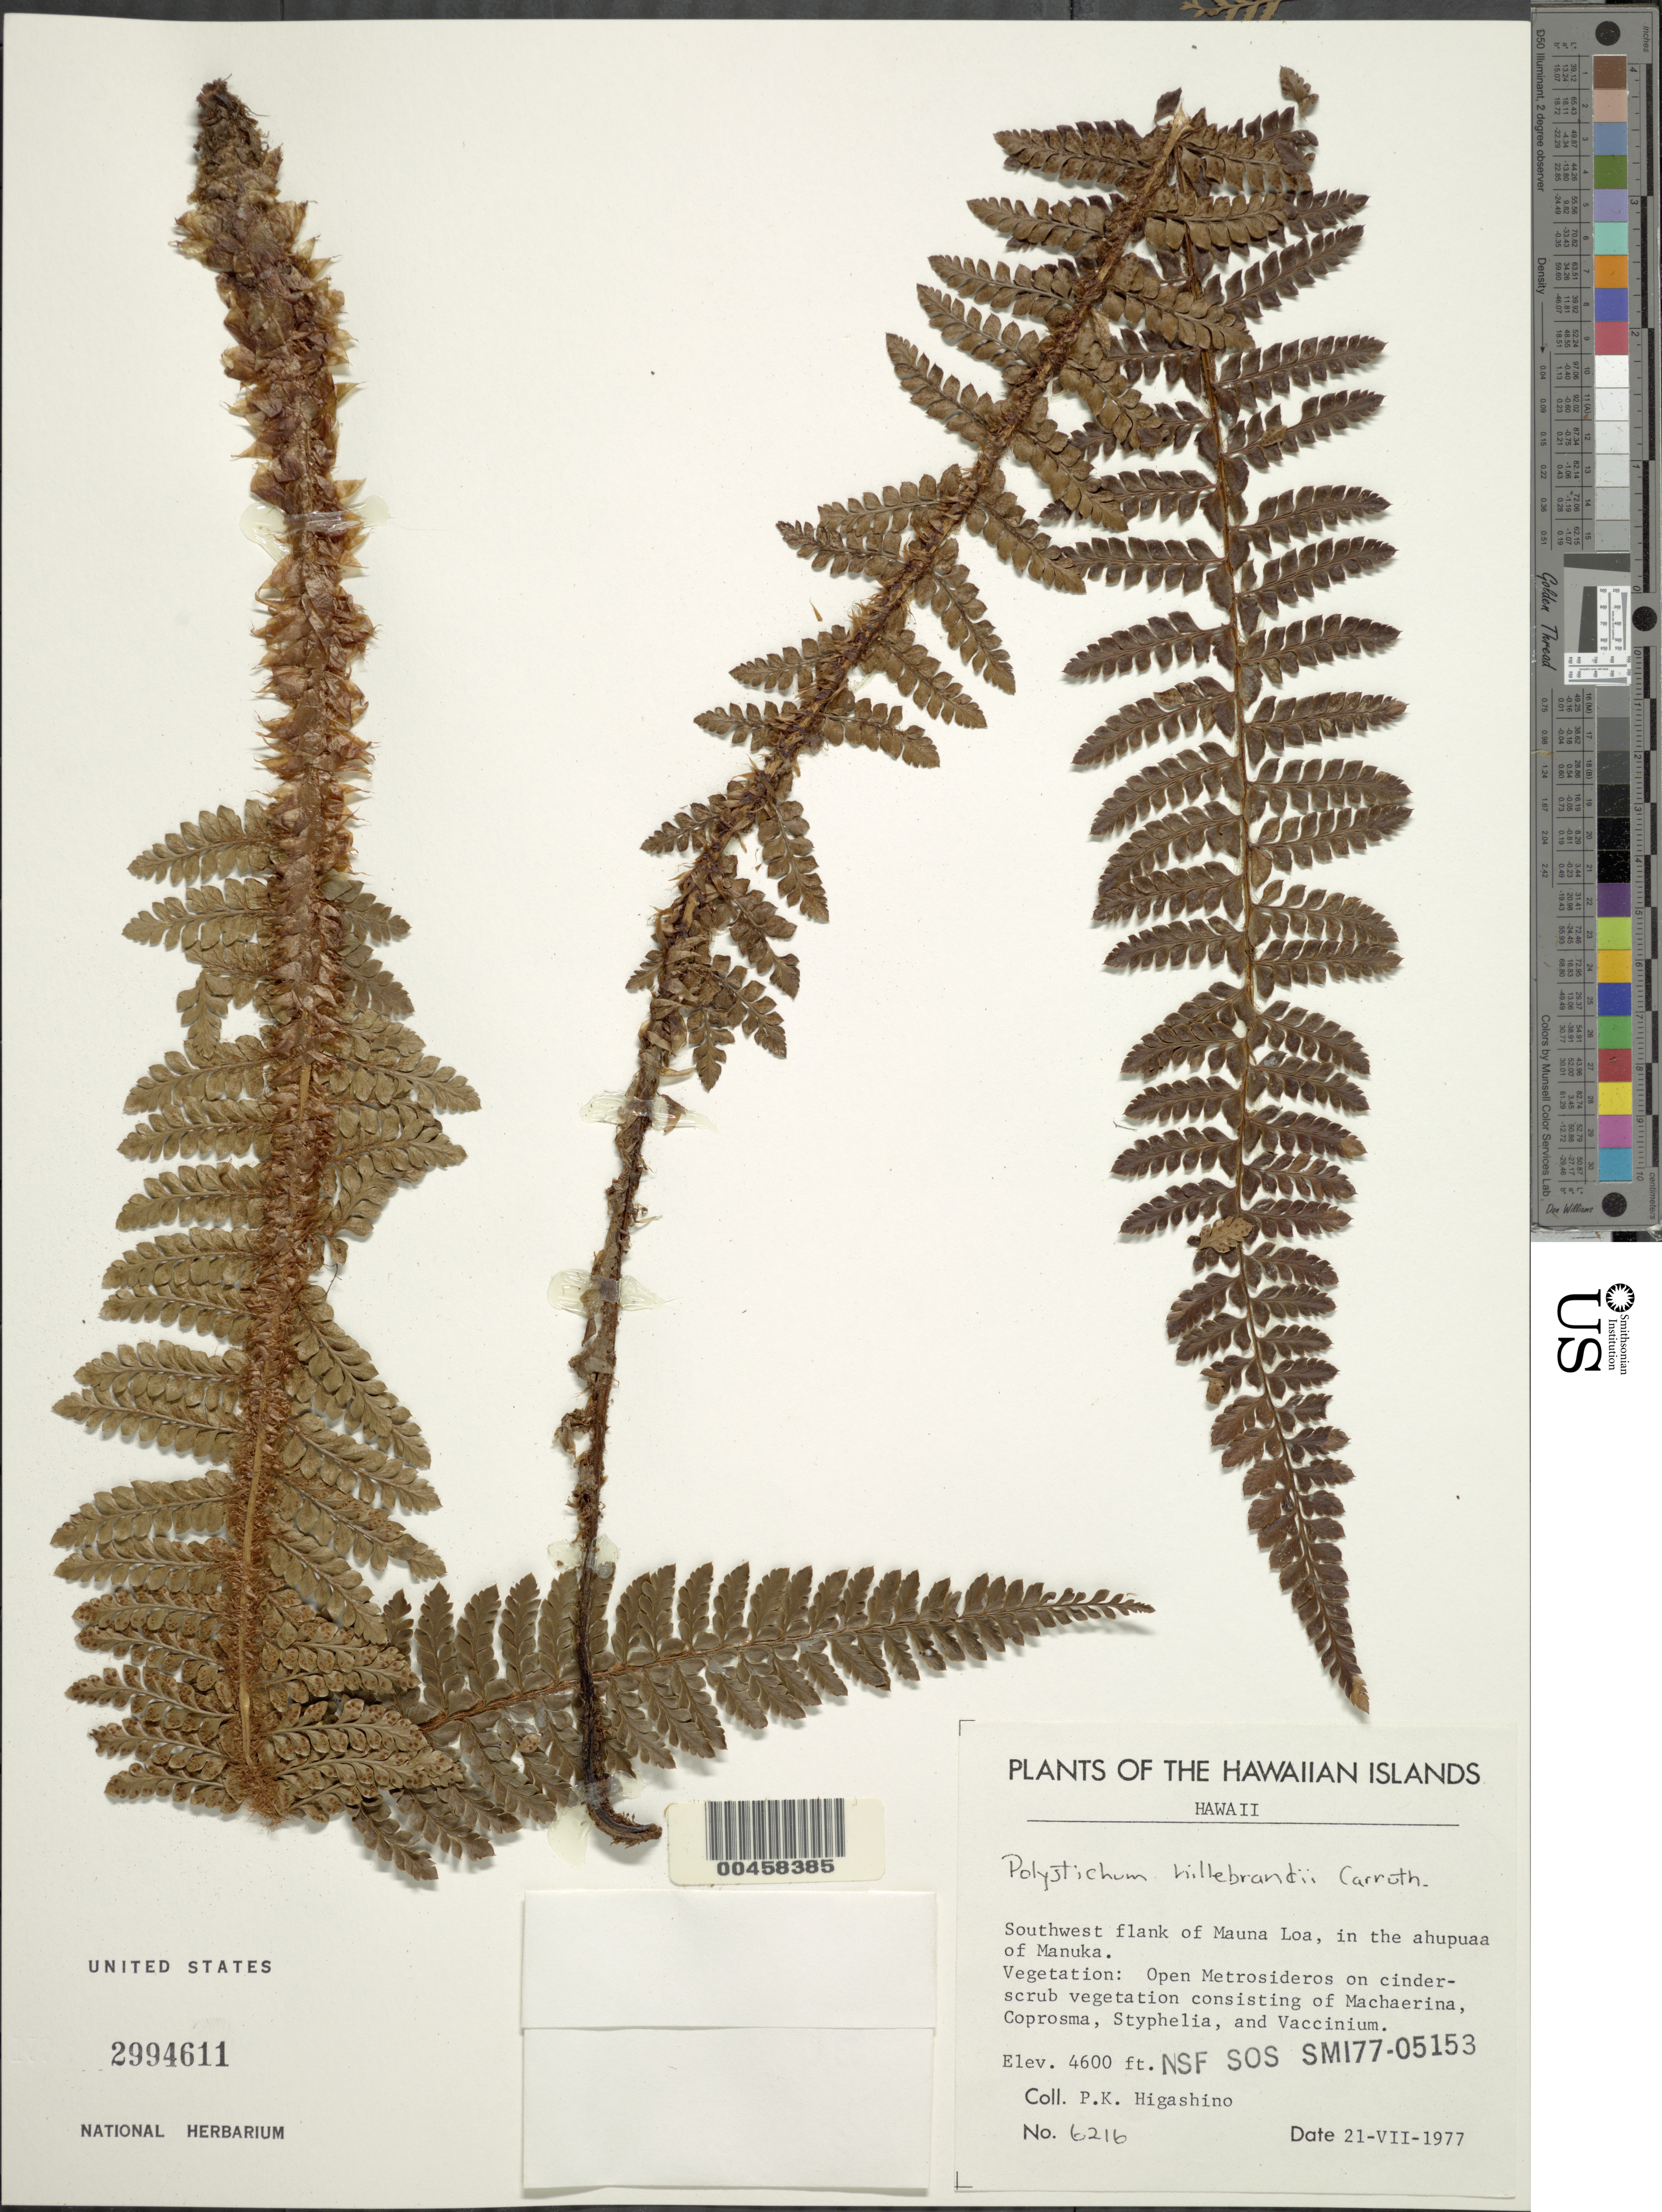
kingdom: Plantae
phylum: Tracheophyta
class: Polypodiopsida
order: Polypodiales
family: Dryopteridaceae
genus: Polystichum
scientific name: Polystichum hillebrandii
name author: Carruth.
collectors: P. Higashino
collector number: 6216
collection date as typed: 21 Jul 1977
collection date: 1977-07-21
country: United States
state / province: Hawaii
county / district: Hawaii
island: Hawaii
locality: Southwest flank of Mauna Loa, in the ahupuaa of Manuka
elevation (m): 1402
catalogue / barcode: US 2994611